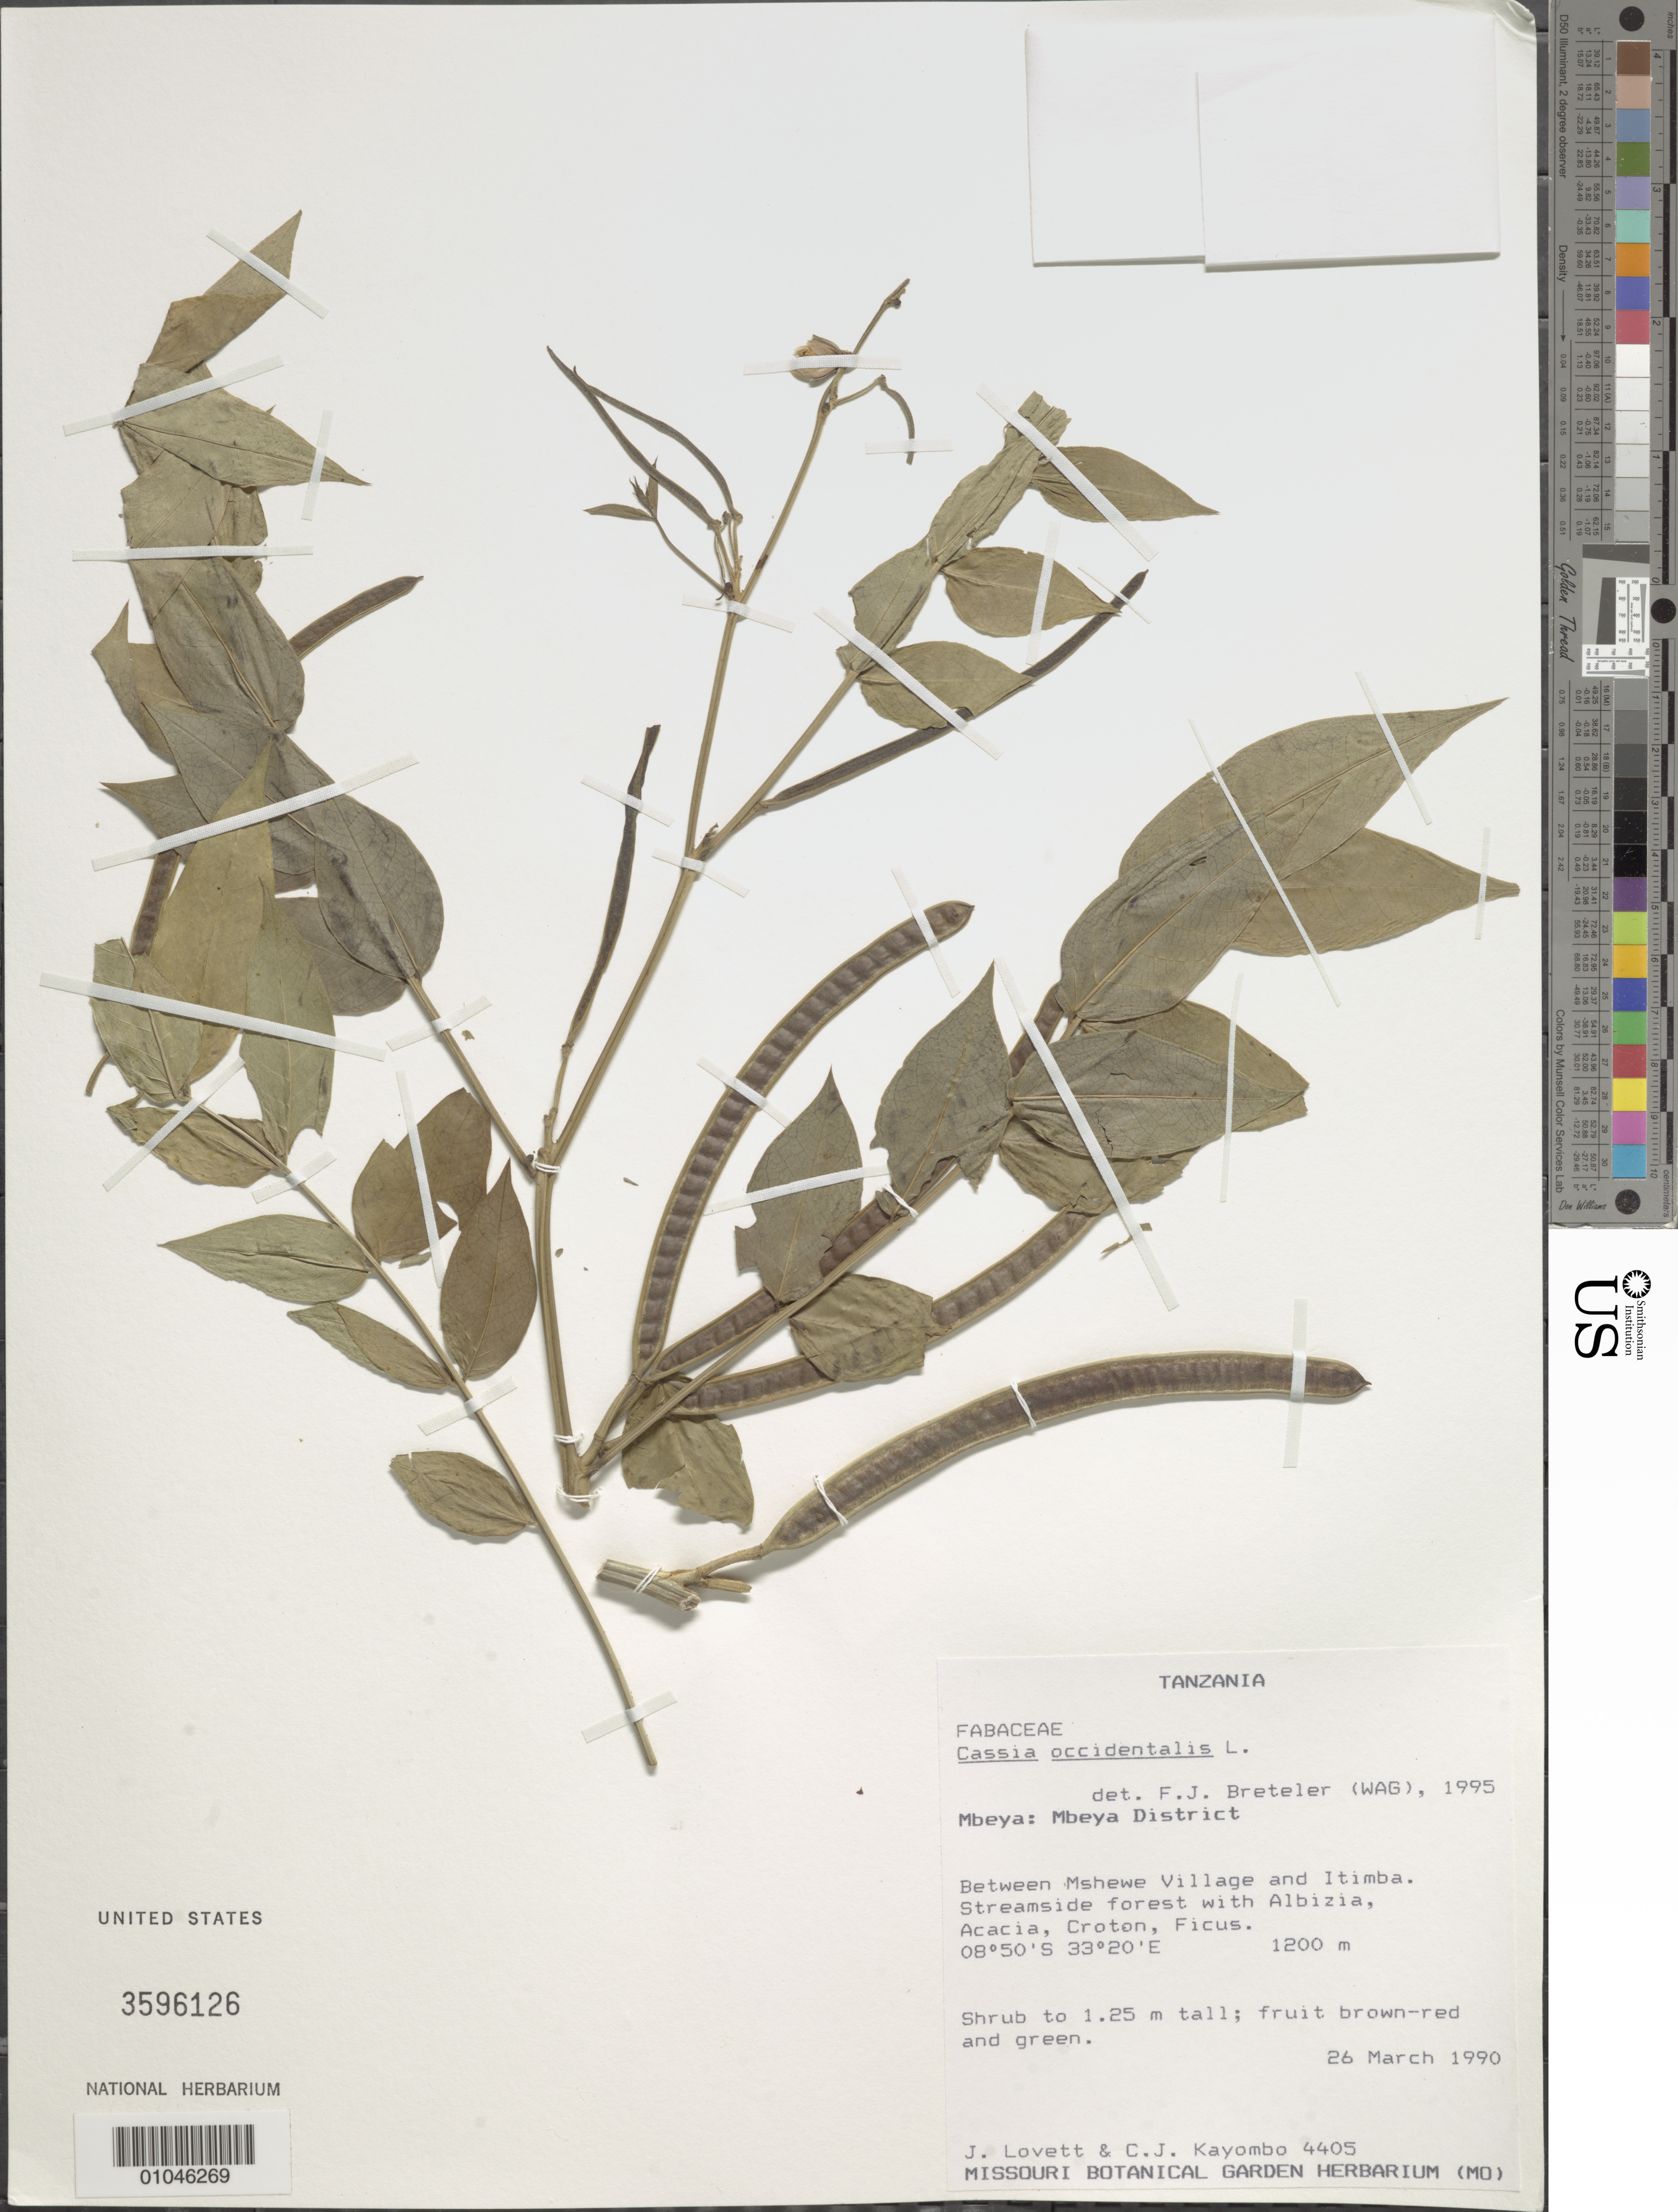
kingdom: Plantae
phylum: Tracheophyta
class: Magnoliopsida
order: Fabales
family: Fabaceae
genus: Senna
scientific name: Senna occidentalis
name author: (L.) Link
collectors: J. Lovett & C. Kayombo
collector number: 4405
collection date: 1990-03-26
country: Tanzania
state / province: Mbeya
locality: Between Mshewe Village and Itimba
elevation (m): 1200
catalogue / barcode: US 3596126